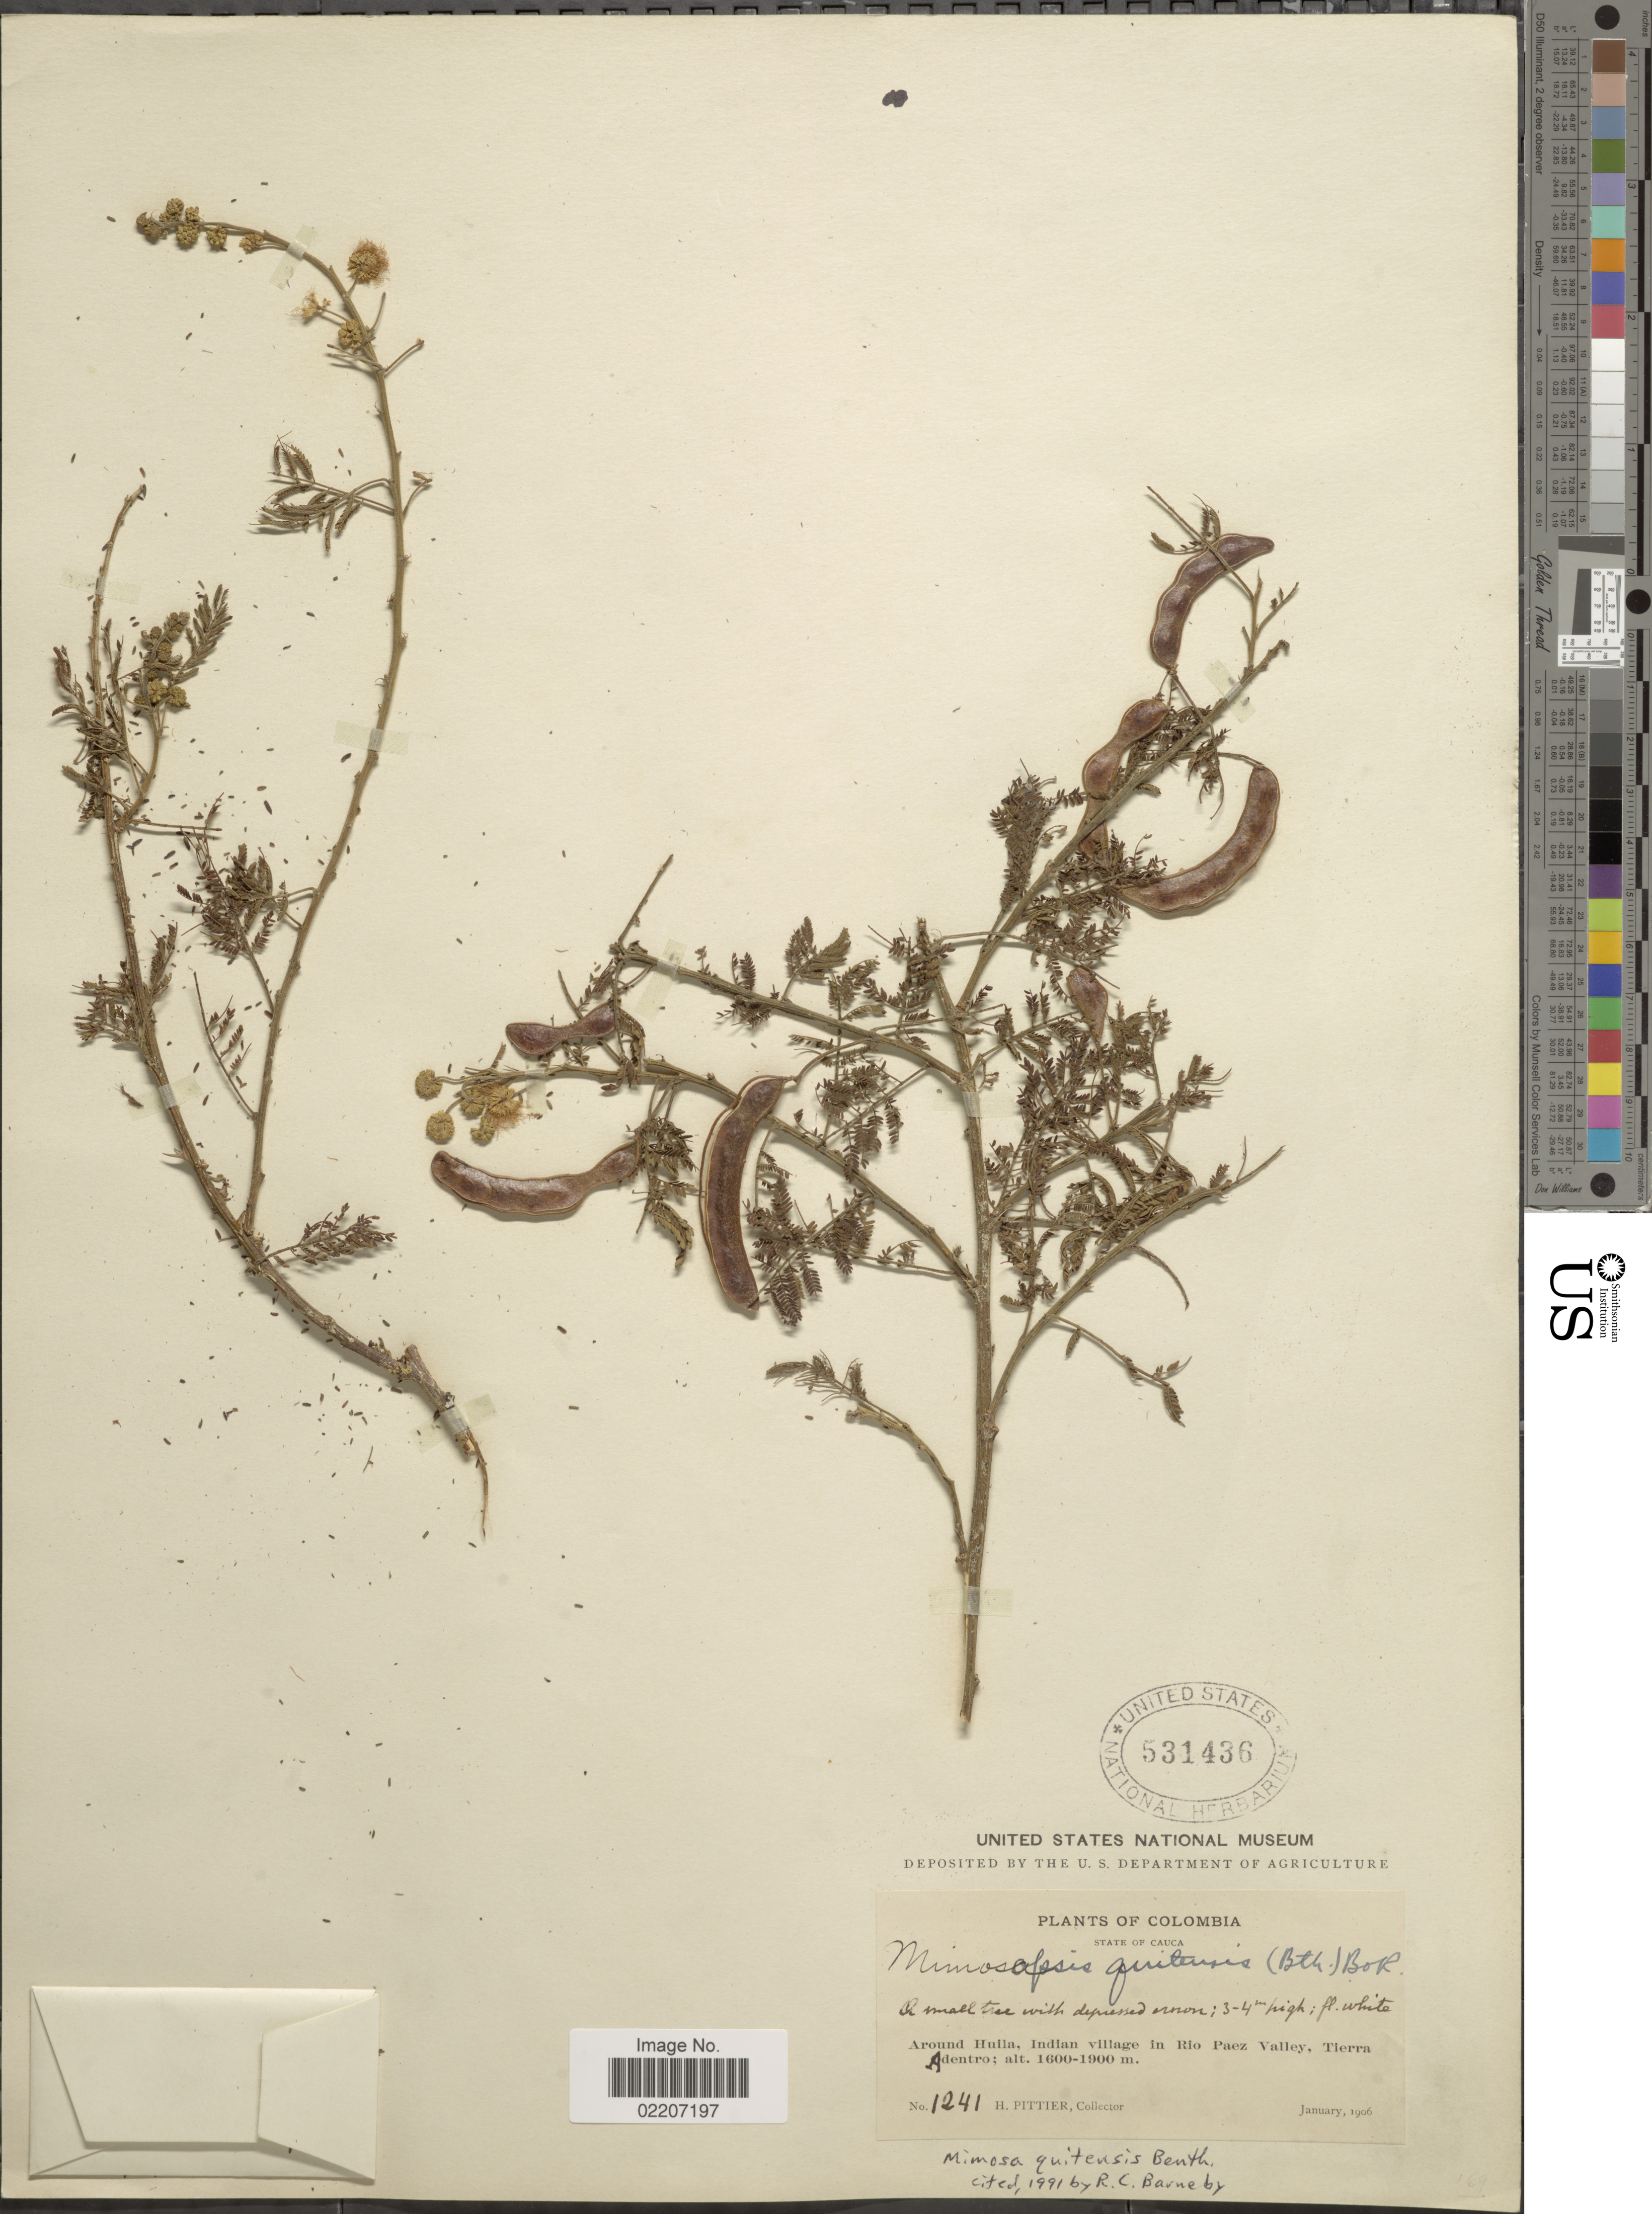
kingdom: Plantae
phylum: Tracheophyta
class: Magnoliopsida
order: Fabales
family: Fabaceae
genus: Mimosa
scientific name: Mimosa quitensis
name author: Benth.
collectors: H. F. Pittier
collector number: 1241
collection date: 1906-01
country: Colombia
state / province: Cauca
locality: State of Cauca, Around Huila, Indian village in Rio Paez Valley, Tierra Adentro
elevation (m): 1600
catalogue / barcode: US 531436